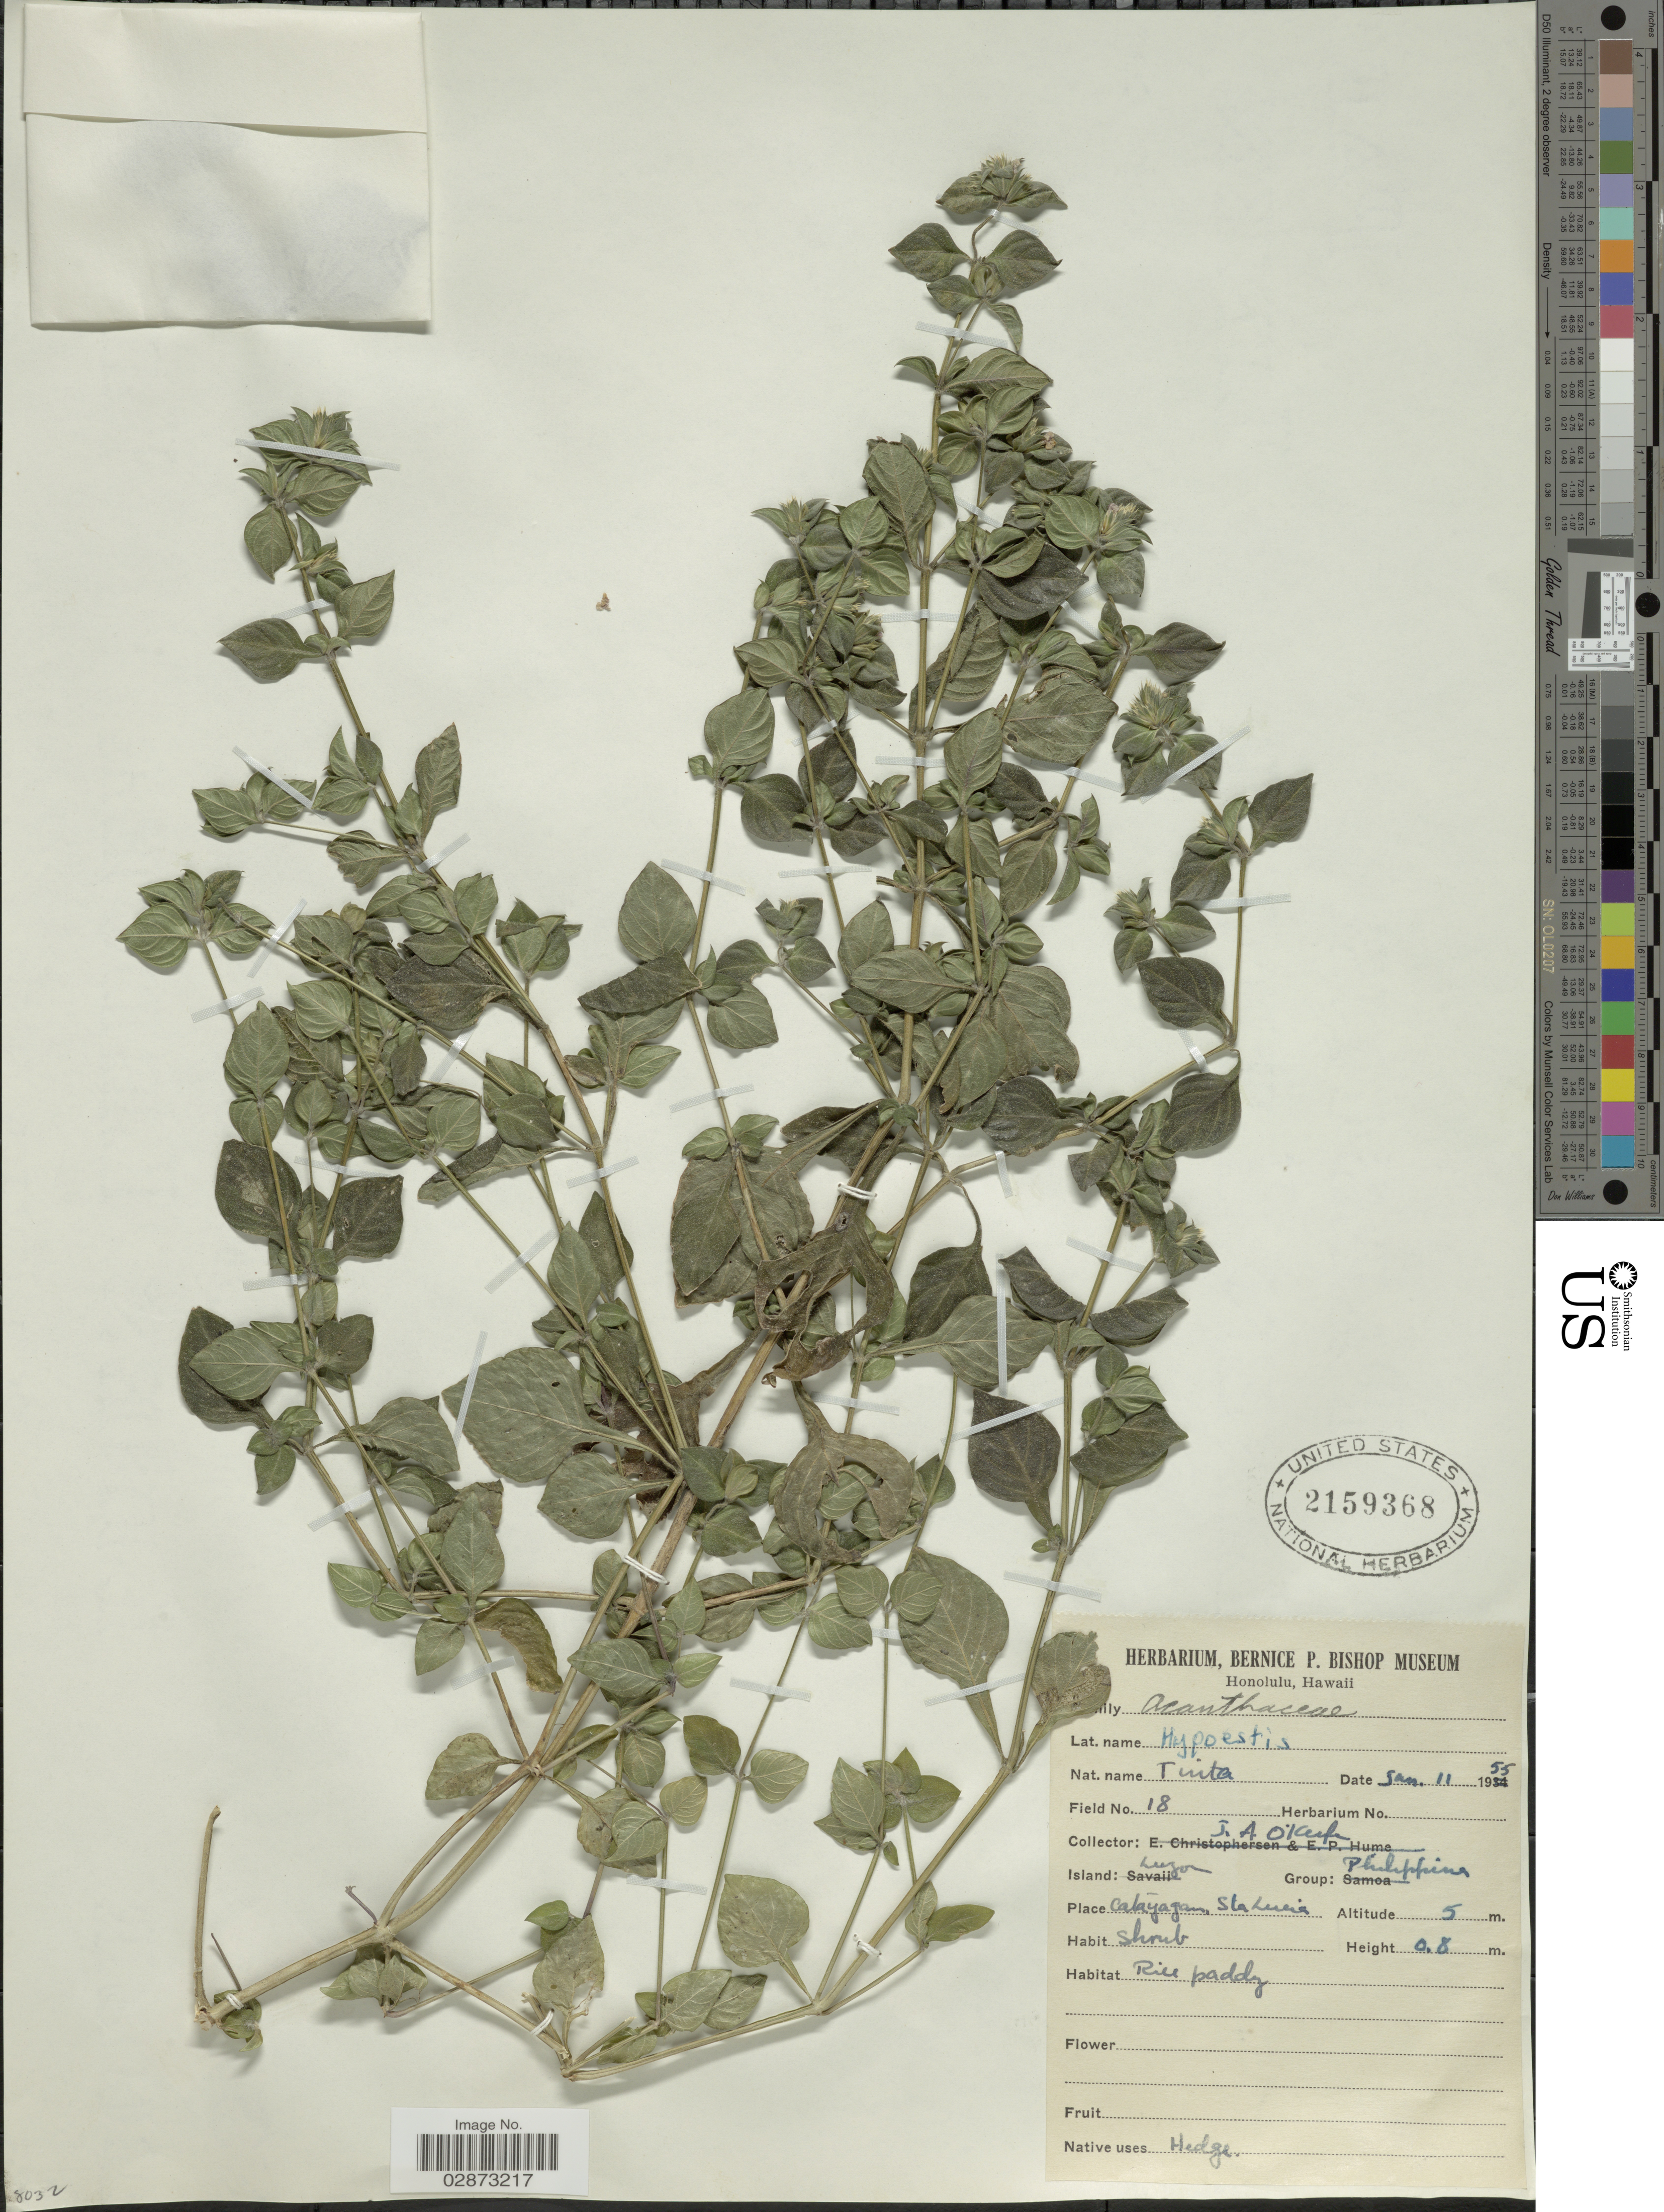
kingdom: Plantae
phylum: Tracheophyta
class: Magnoliopsida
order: Lamiales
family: Acanthaceae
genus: Hypoestes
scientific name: Hypoestes sp.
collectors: J. O'Keefe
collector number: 18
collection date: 1955-01-11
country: Philippines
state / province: Ilocos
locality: Island: Luzon. Catayagan. Sta Lucia.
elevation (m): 5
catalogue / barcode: US 2159368